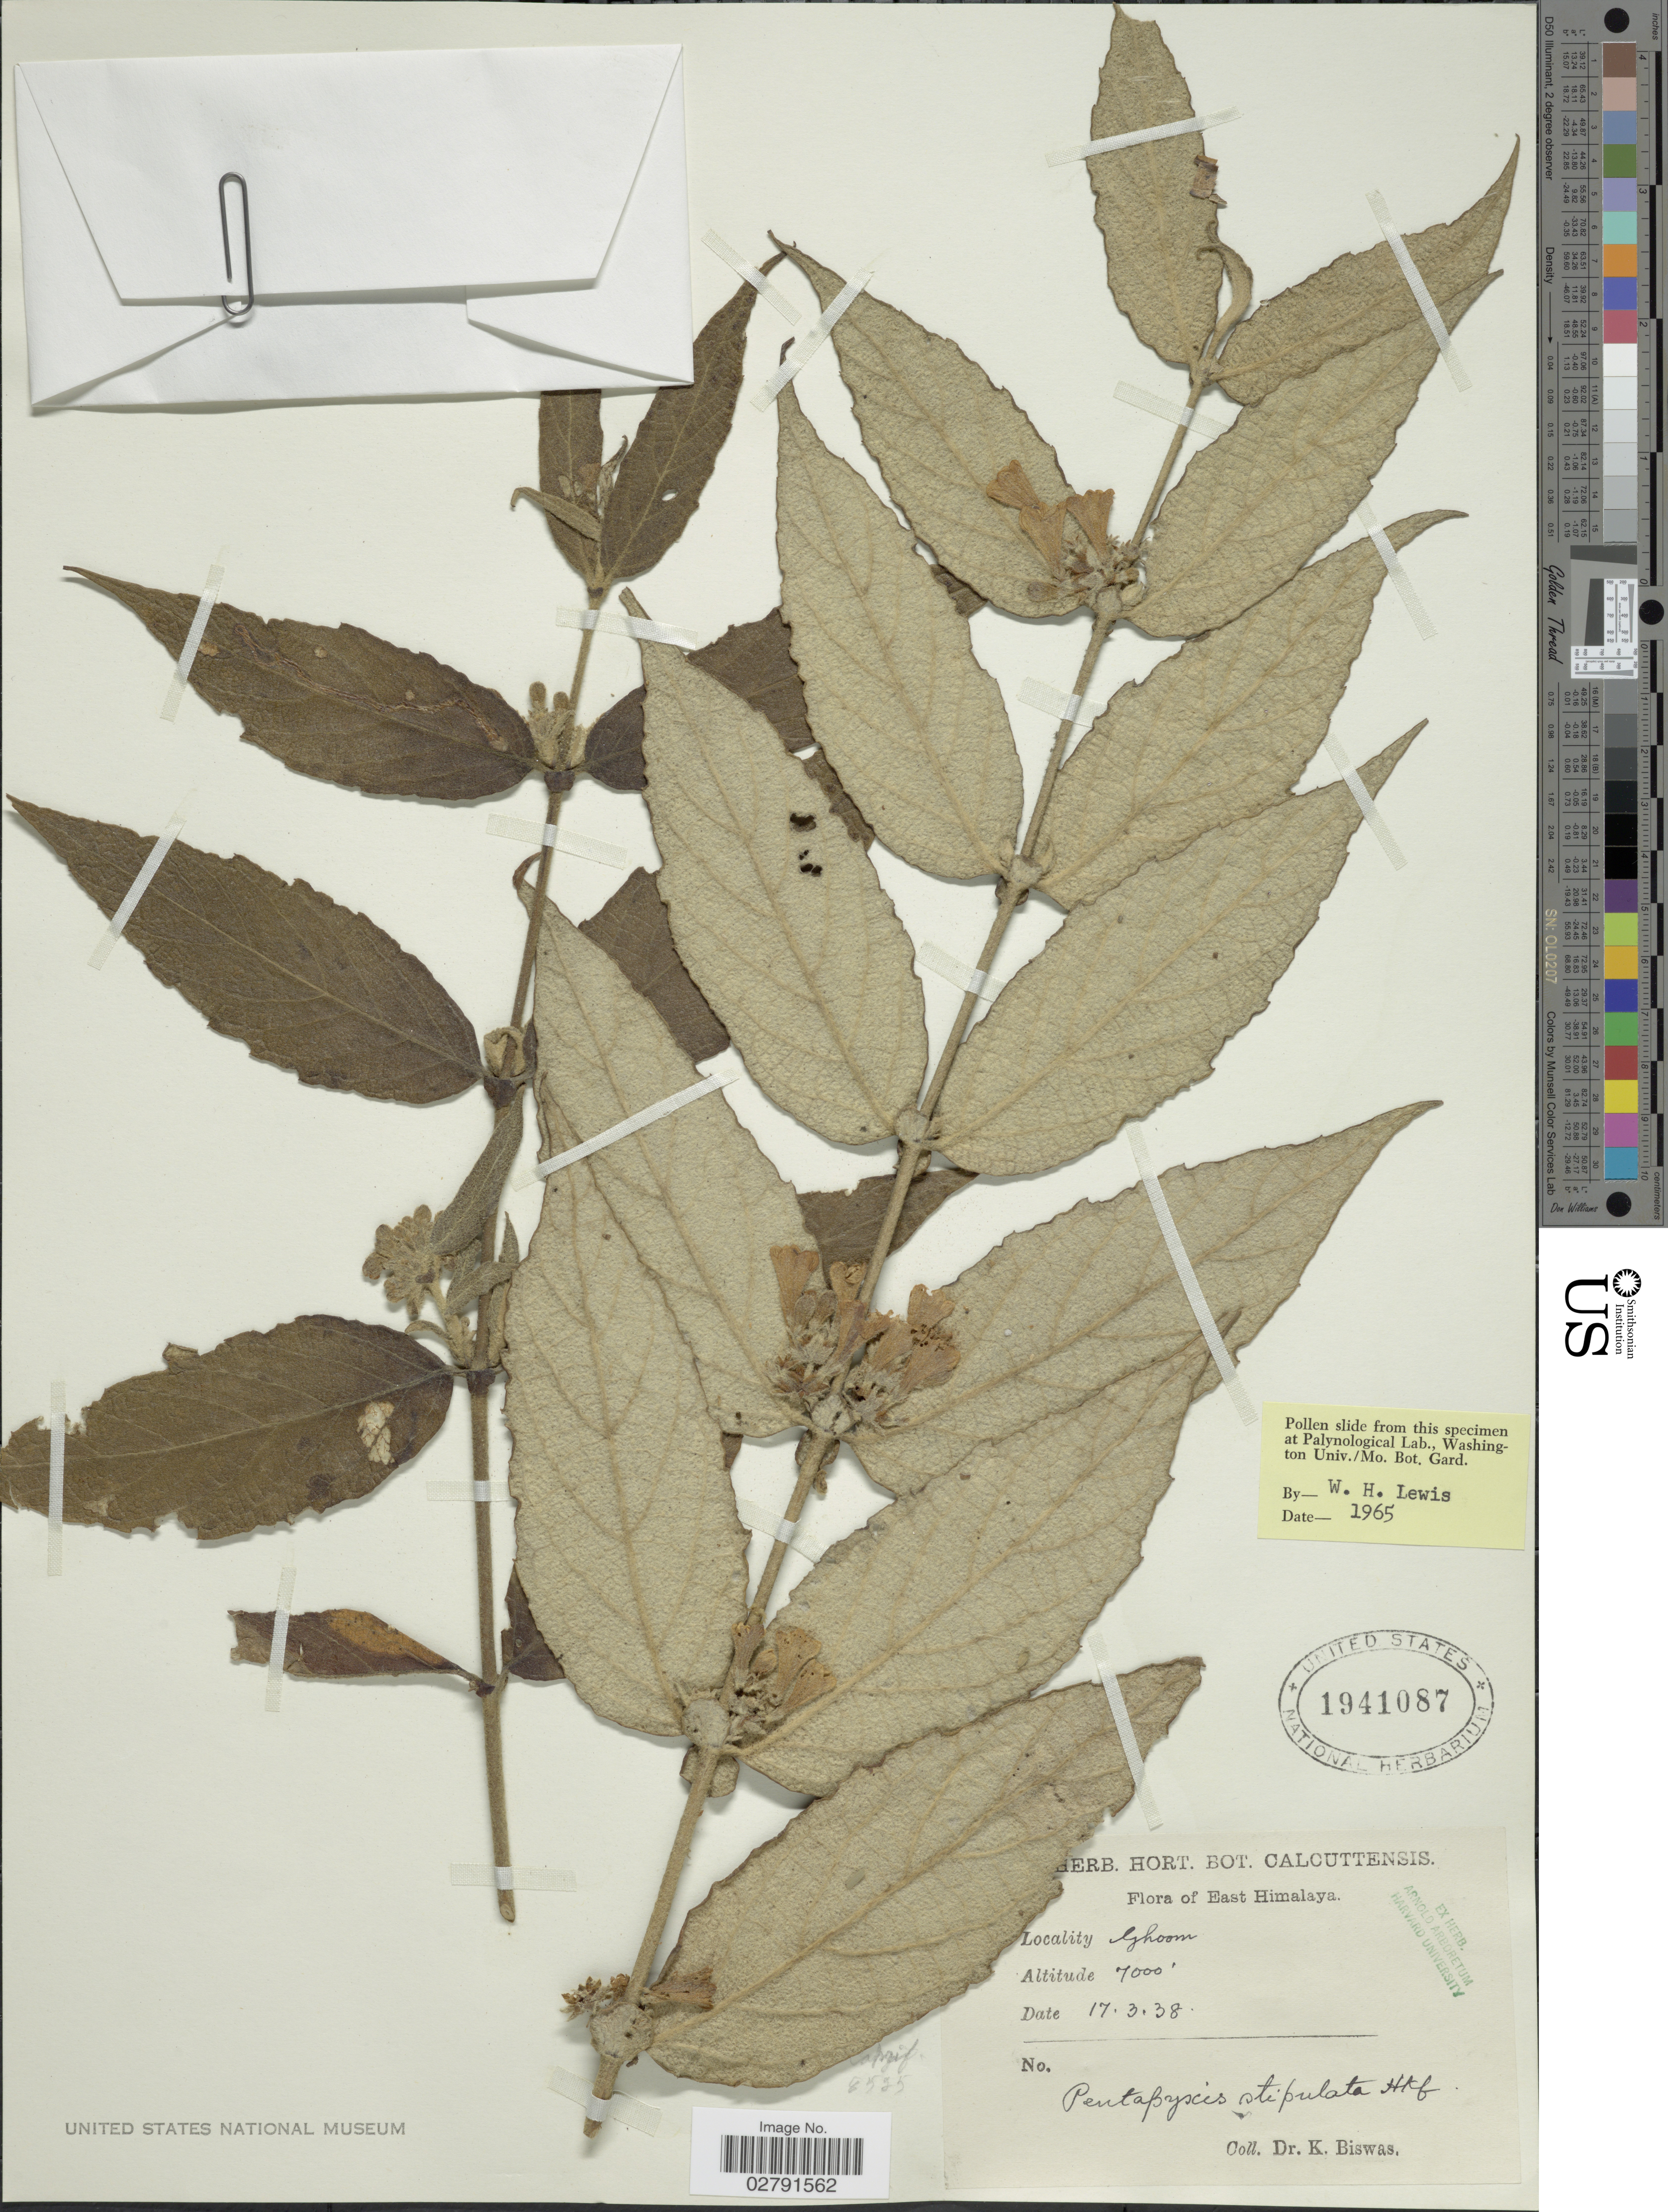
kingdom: Plantae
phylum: Tracheophyta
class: Magnoliopsida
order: Dipsacales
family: Caprifoliaceae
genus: Leycesteria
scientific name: Leycesteria stipulata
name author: (Hook. f. & Thomson) Fritsch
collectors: K. Biswas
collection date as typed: Transcribed d/m/y: 17/3/38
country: India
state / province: West Bengal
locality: East Himalaya, Ghoom.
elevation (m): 2134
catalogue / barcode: US 1941087